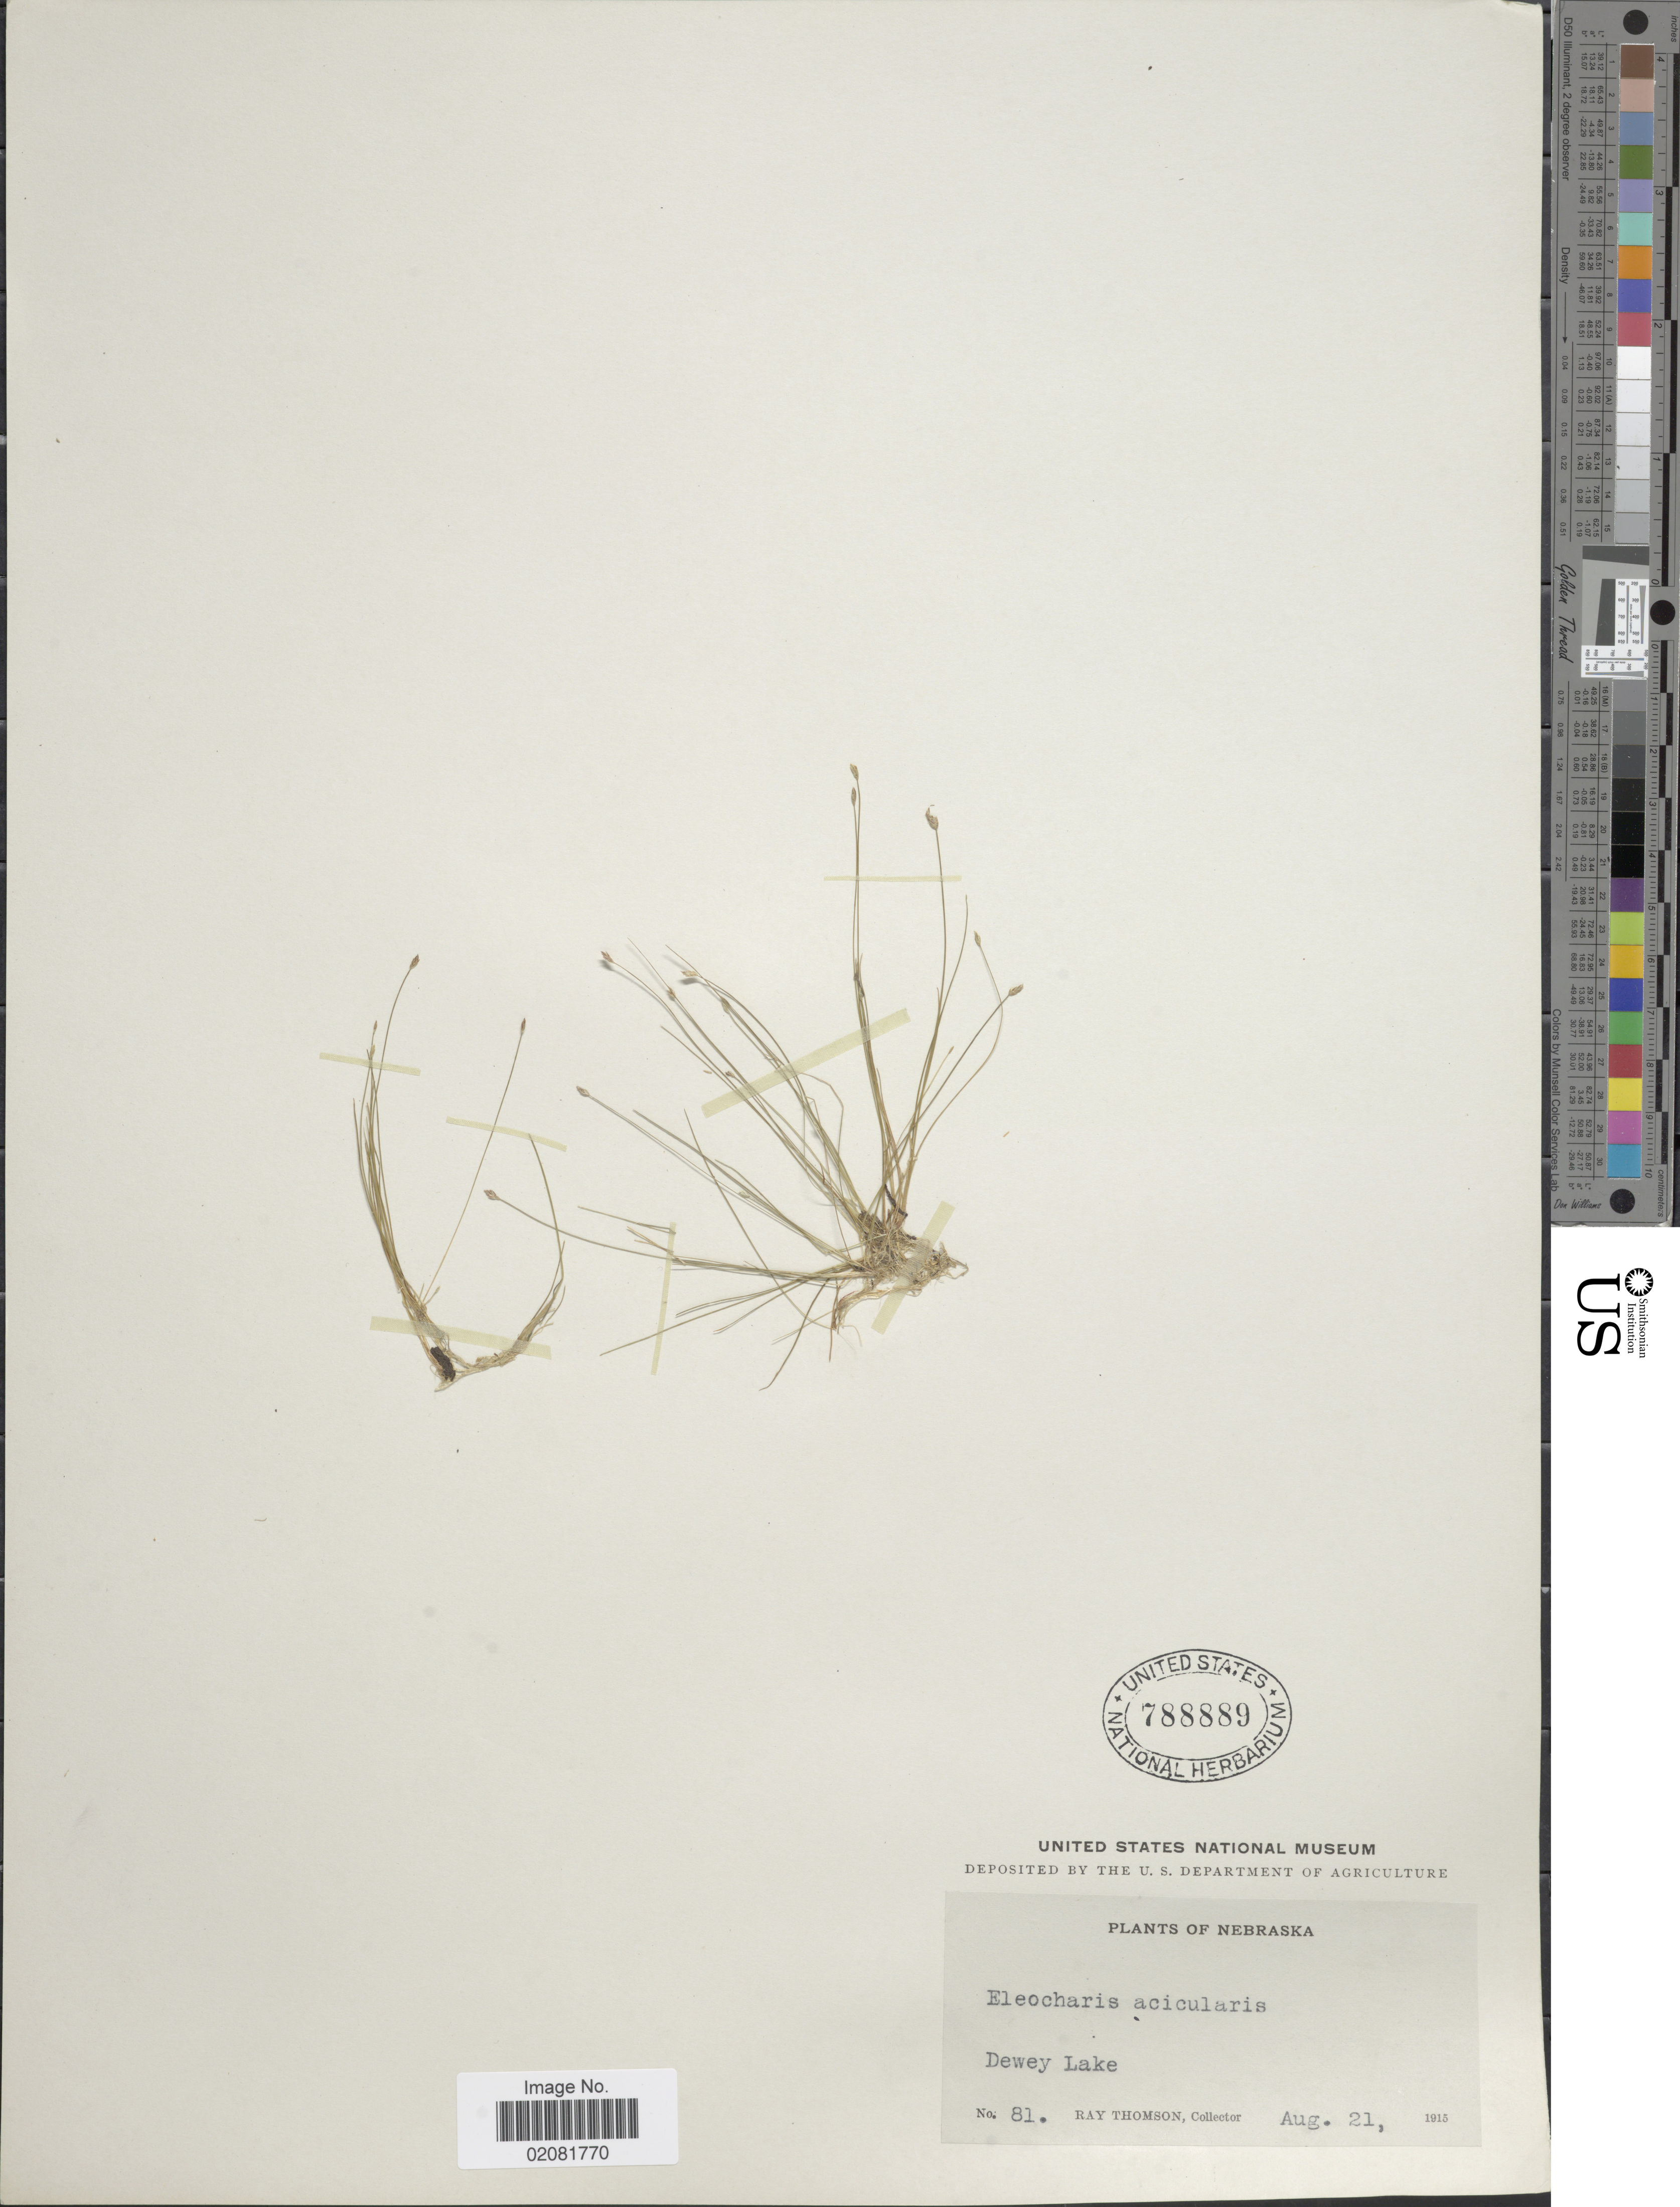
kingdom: Plantae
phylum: Tracheophyta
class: Liliopsida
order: Poales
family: Cyperaceae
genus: Eleocharis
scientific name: Eleocharis acicularis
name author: (L.) Roem. & Schult.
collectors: R. Thomson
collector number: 81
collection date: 1915-08-21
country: United States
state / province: Nebraska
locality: Dewey Lake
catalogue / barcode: US 788889